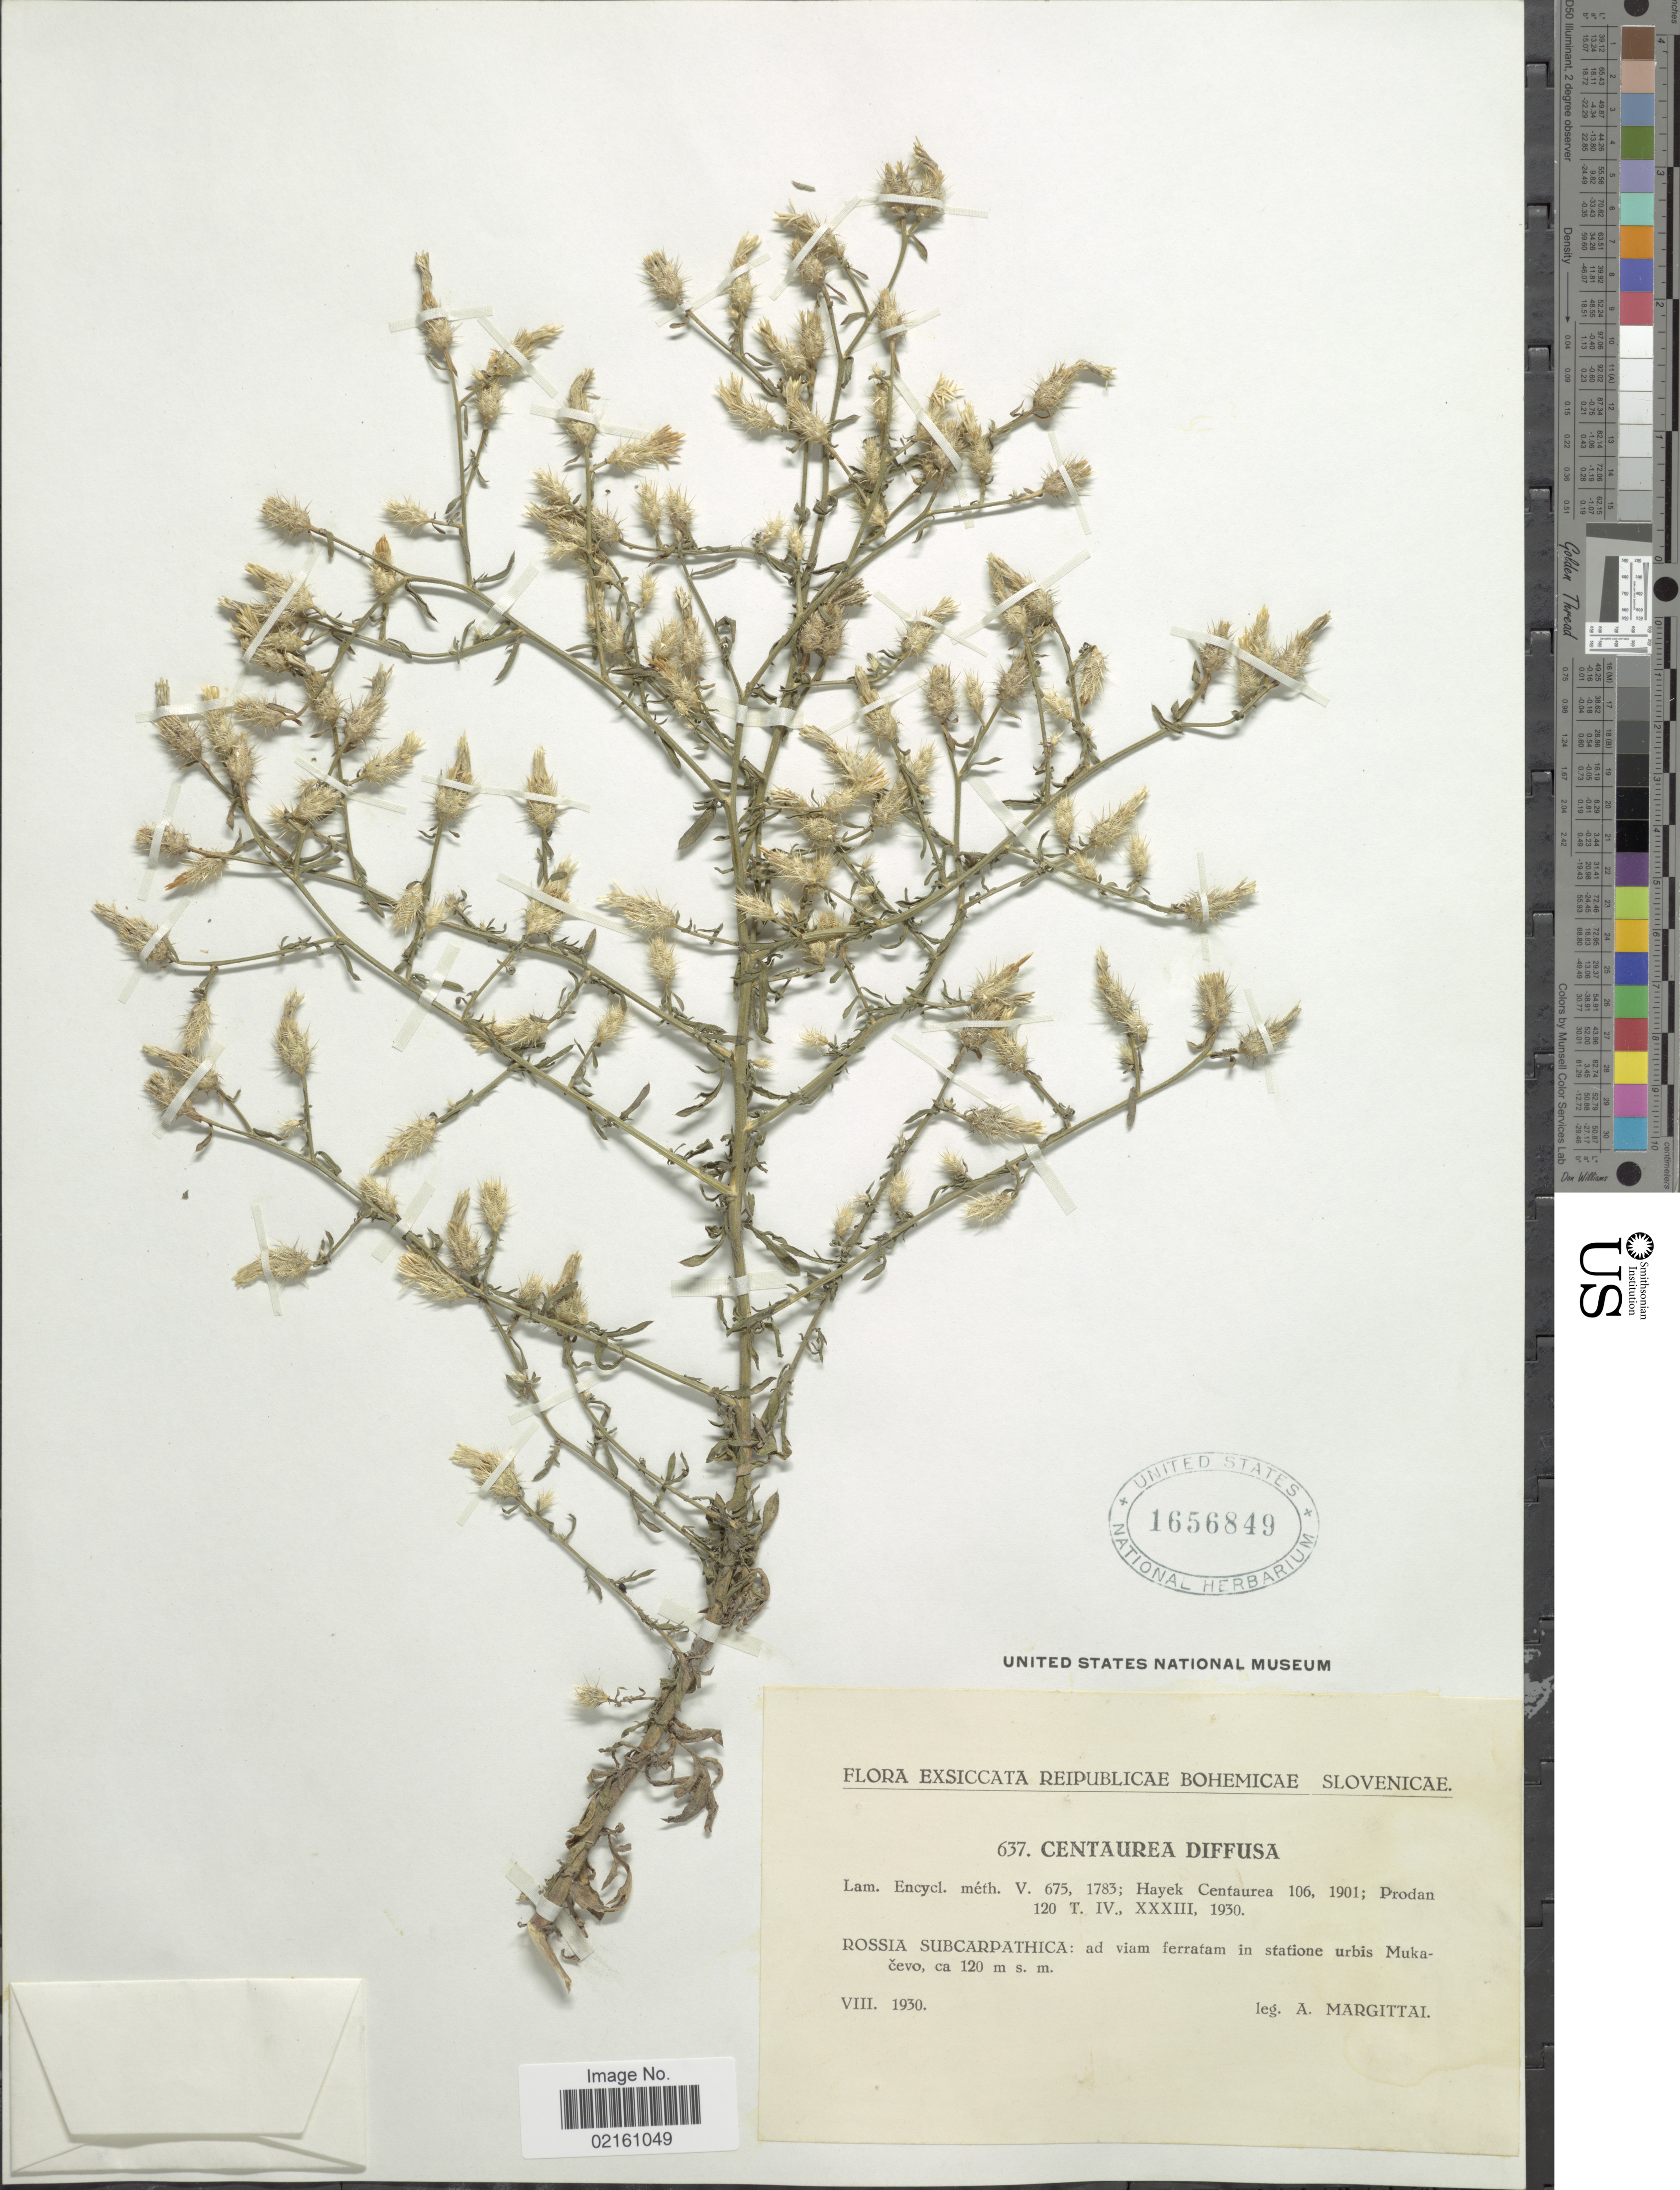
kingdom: Plantae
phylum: Tracheophyta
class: Magnoliopsida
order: Asterales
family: Asteraceae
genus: Centaurea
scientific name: Centaurea diffusa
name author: Lam.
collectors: A. Margittai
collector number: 637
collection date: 1930-08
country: Slovenia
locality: Reipublicae Bohemicae Slovenicae, Rossia Subcarpathica, statione urbis Mukacevo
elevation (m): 120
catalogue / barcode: US 1656849